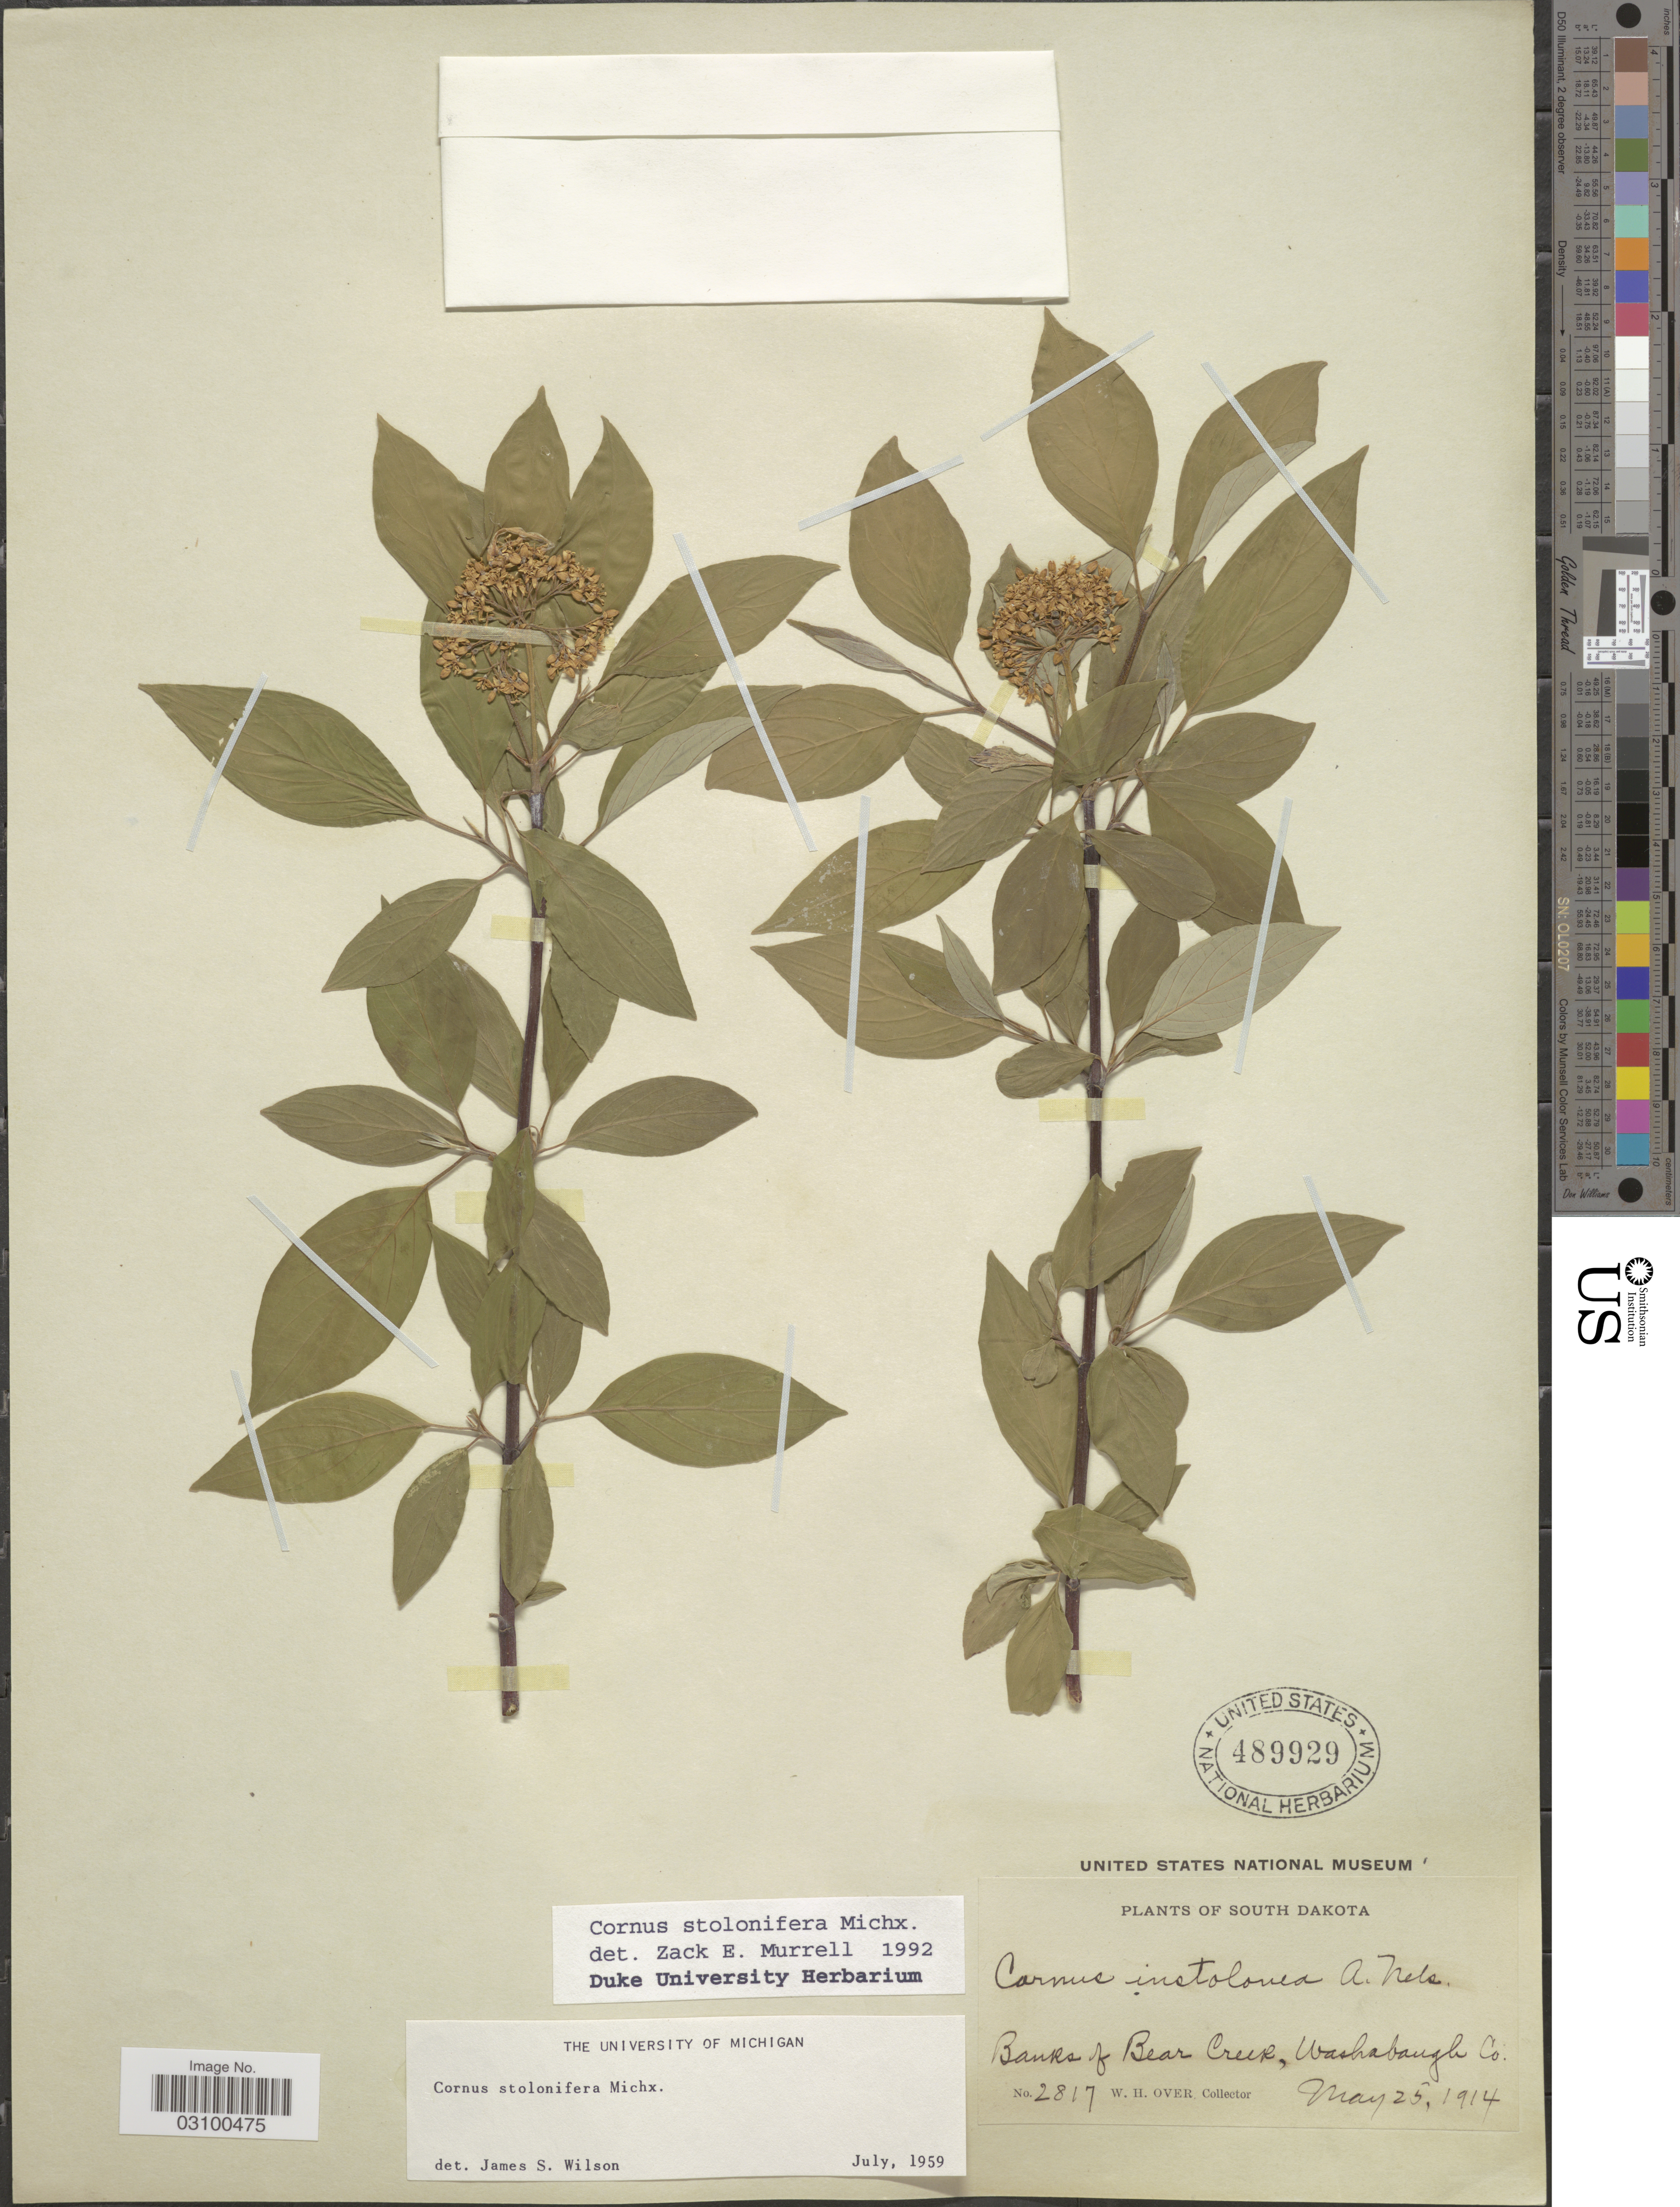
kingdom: Plantae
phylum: Tracheophyta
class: Magnoliopsida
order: Cornales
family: Cornaceae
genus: Cornus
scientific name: Cornus sericea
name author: L.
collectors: W. Over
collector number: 2817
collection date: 1914-05-25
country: United States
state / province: South Dakota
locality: Banks of Bear Creek, Washabaugh Co.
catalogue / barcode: US 489929